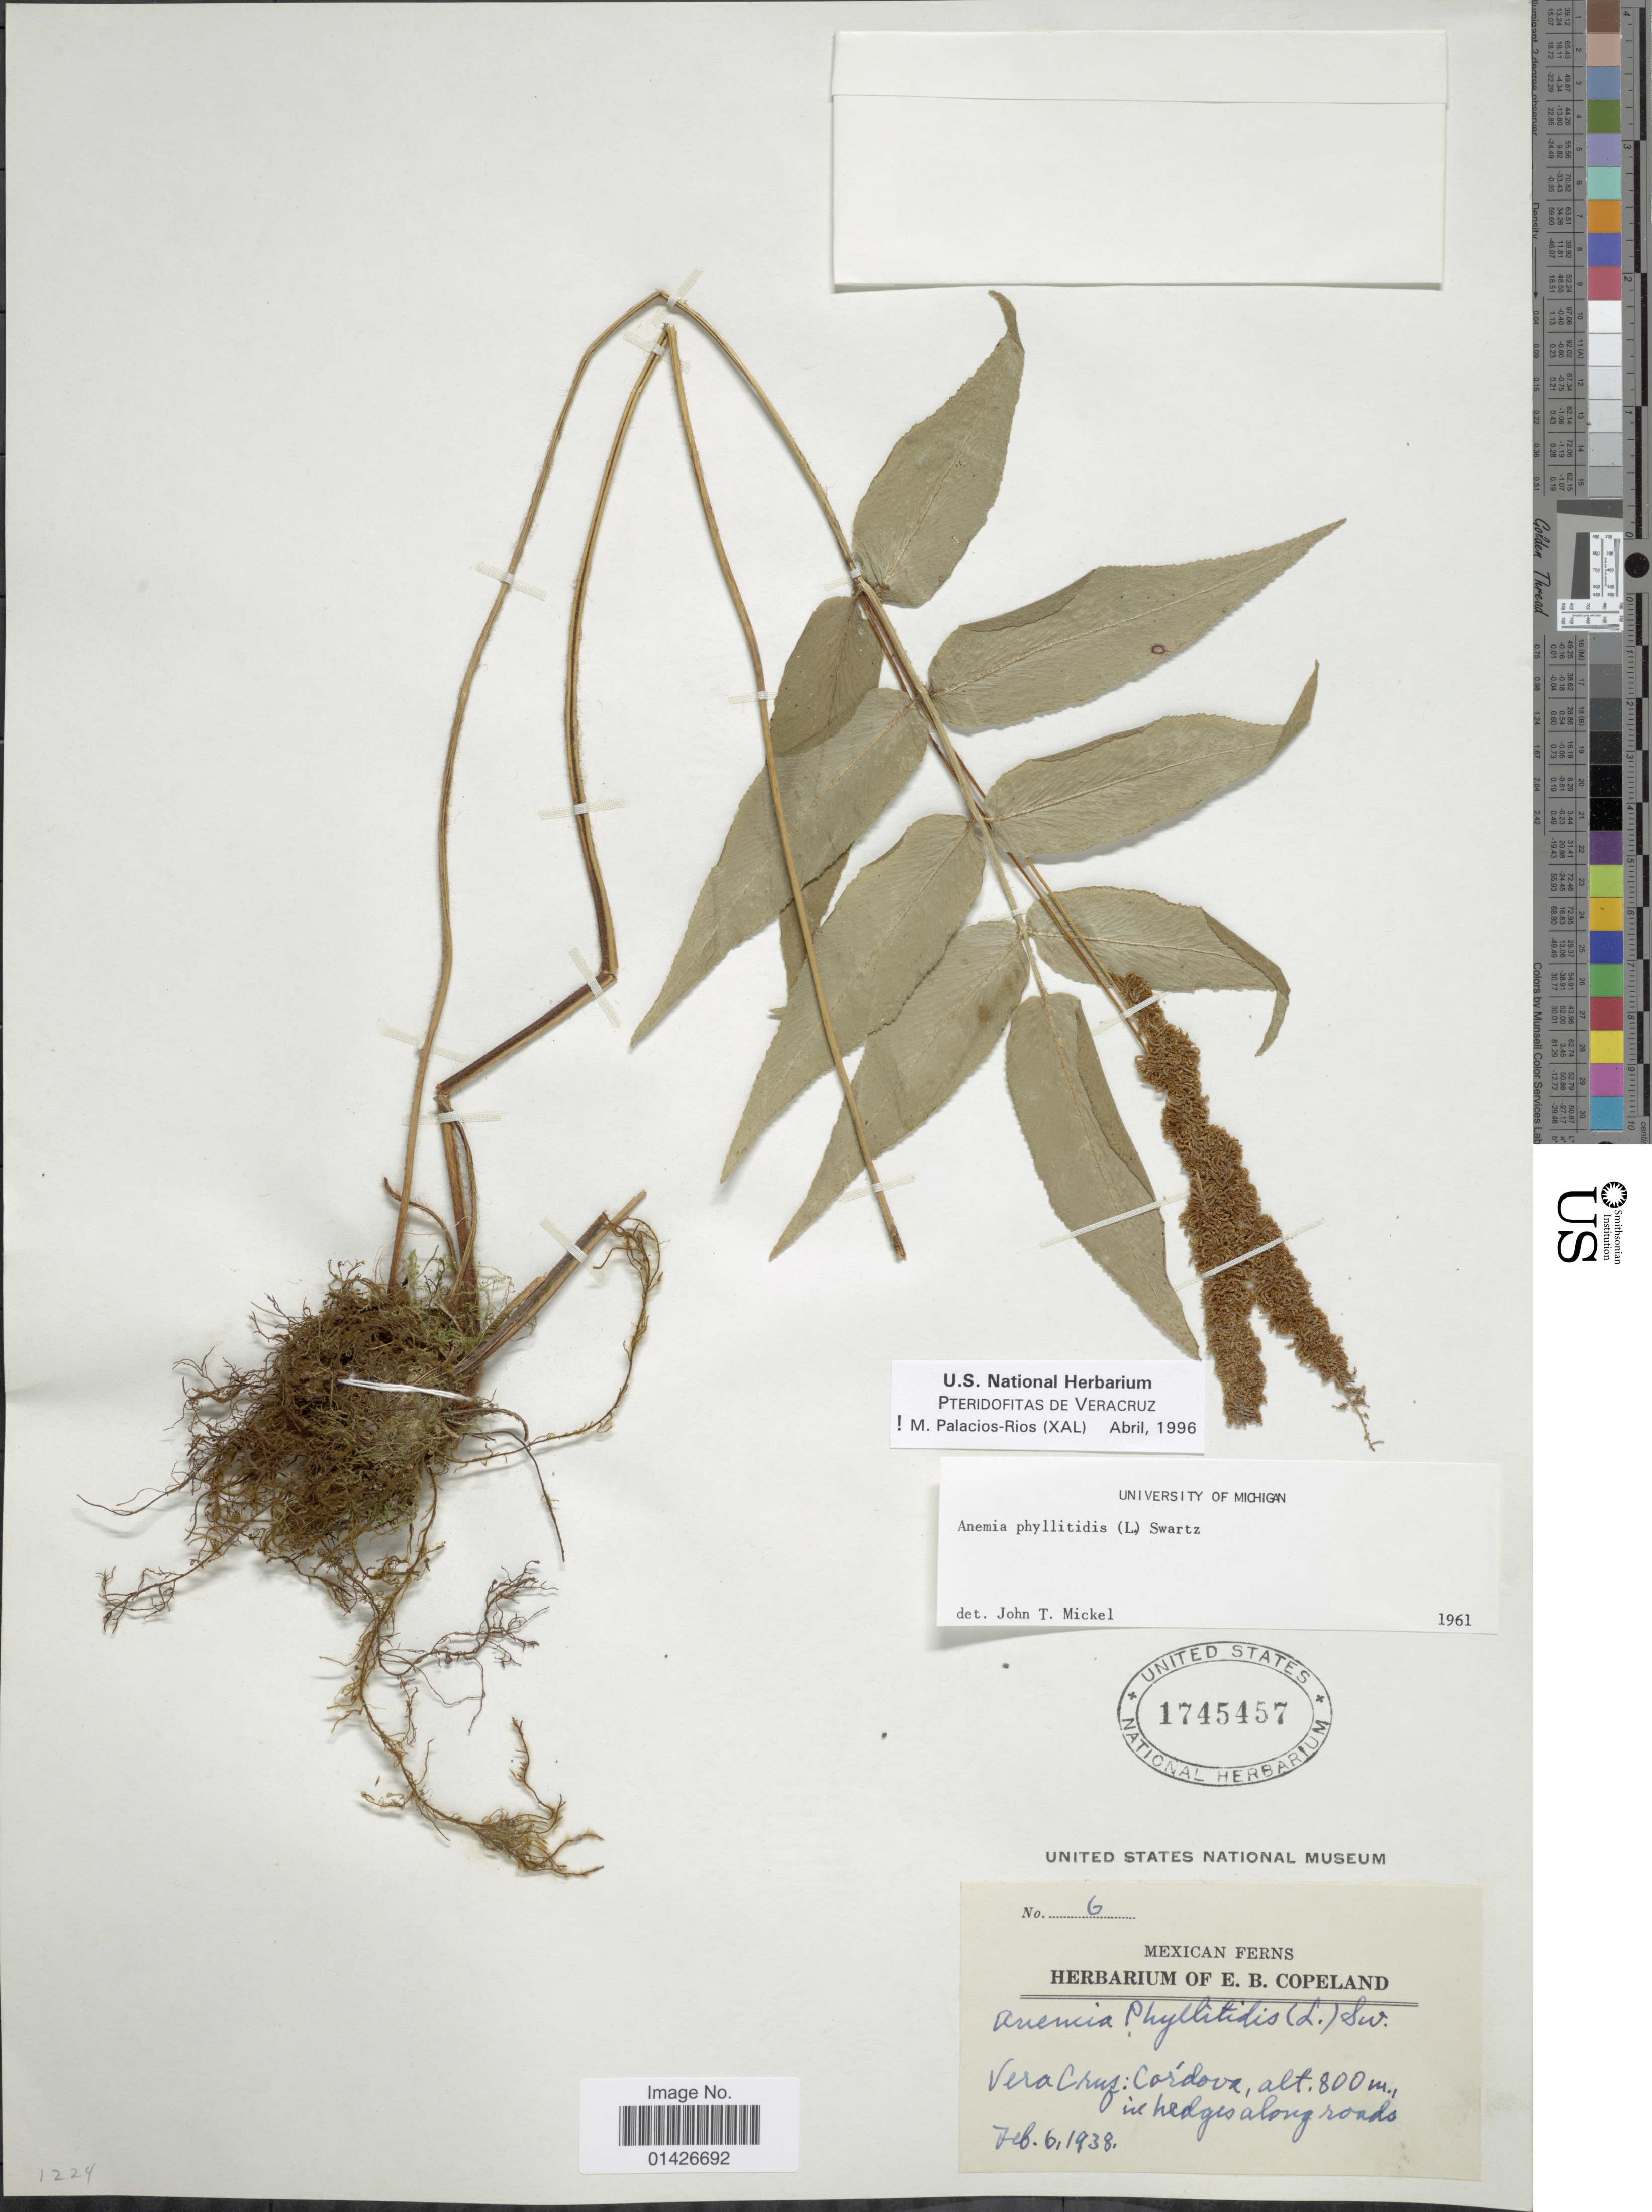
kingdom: Plantae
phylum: Tracheophyta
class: Polypodiopsida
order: Schizaeales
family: Anemiaceae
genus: Anemia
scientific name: Anemia phyllitidis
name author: (L.) Sw.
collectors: ex herb. E. B. Copeland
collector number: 6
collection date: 1938-02-06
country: Mexico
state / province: Veracruz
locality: VeraCruz: Córdova, in hedges along roads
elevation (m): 800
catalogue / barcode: US 1745457